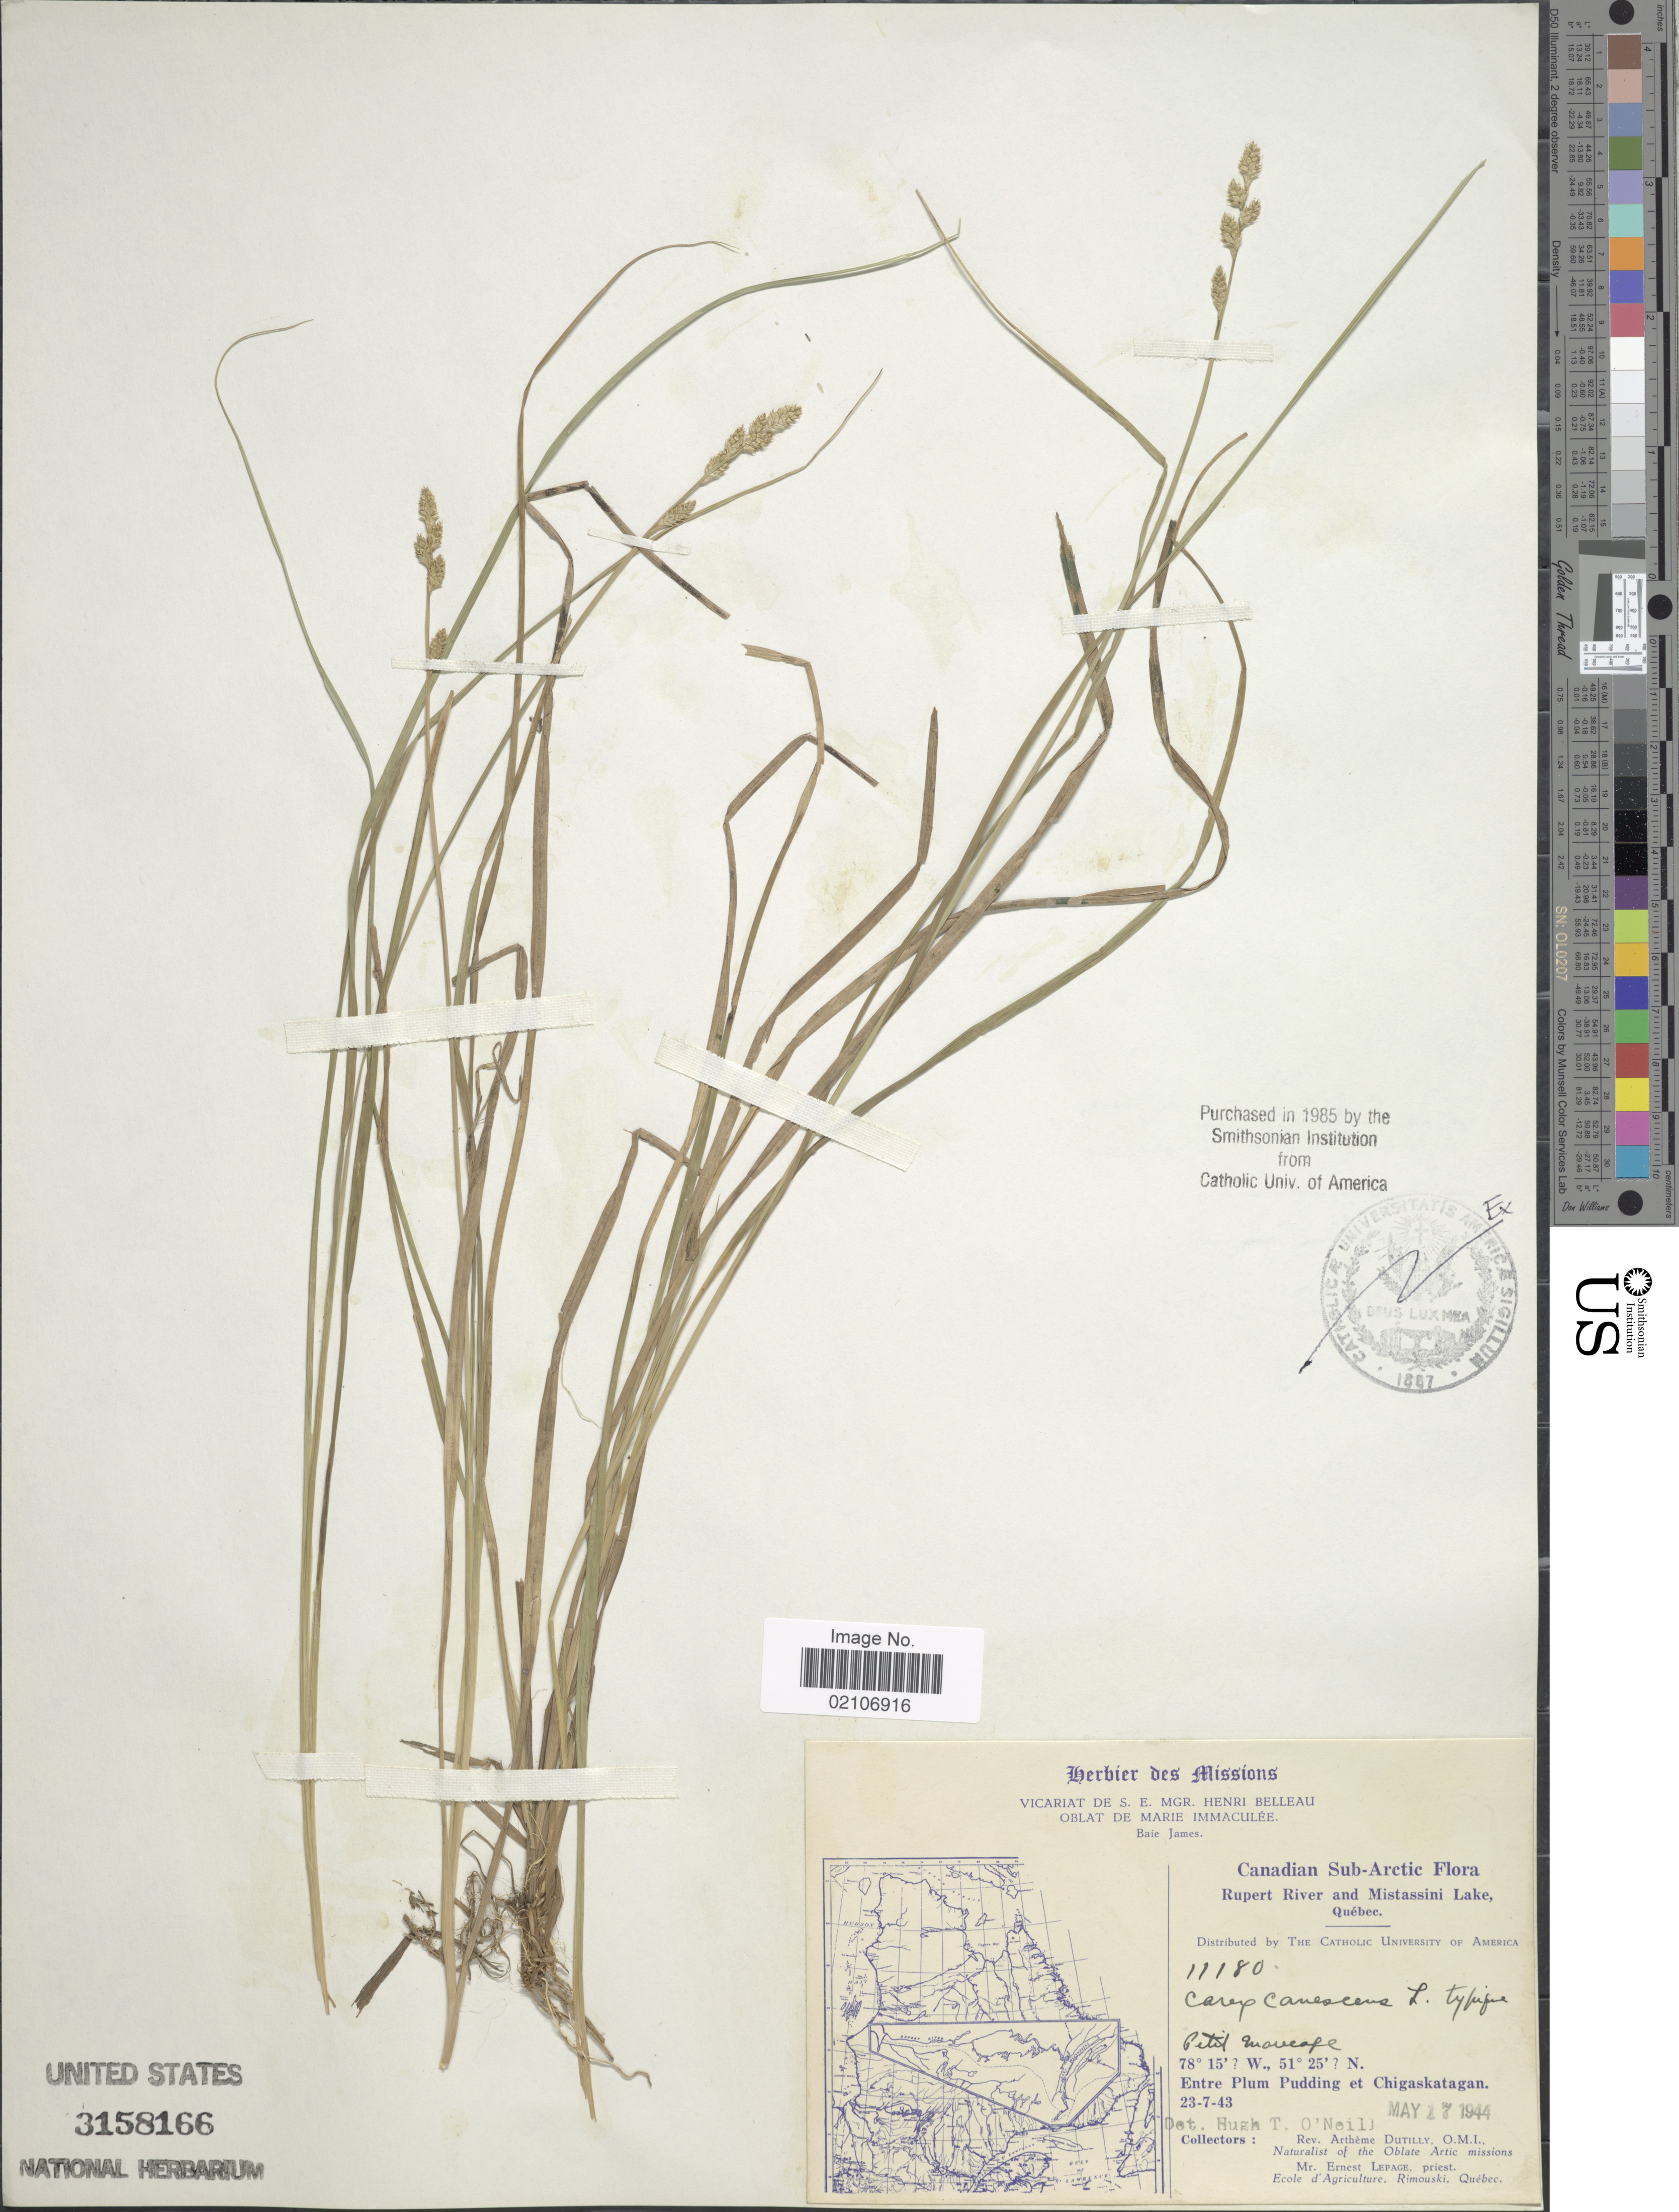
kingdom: Plantae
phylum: Tracheophyta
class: Liliopsida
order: Poales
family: Cyperaceae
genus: Carex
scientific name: Carex canescens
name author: L.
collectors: A. Dutilly & E. Lepage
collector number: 11180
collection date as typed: Transcribed d/m/y: 23/7/43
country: Canada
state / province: Quebec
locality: Candadian Sub-Arctic. Rupert river and Mistassini Lake, Quebec. Entre Plum Pudding et Chigaskatagan.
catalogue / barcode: US 3158166